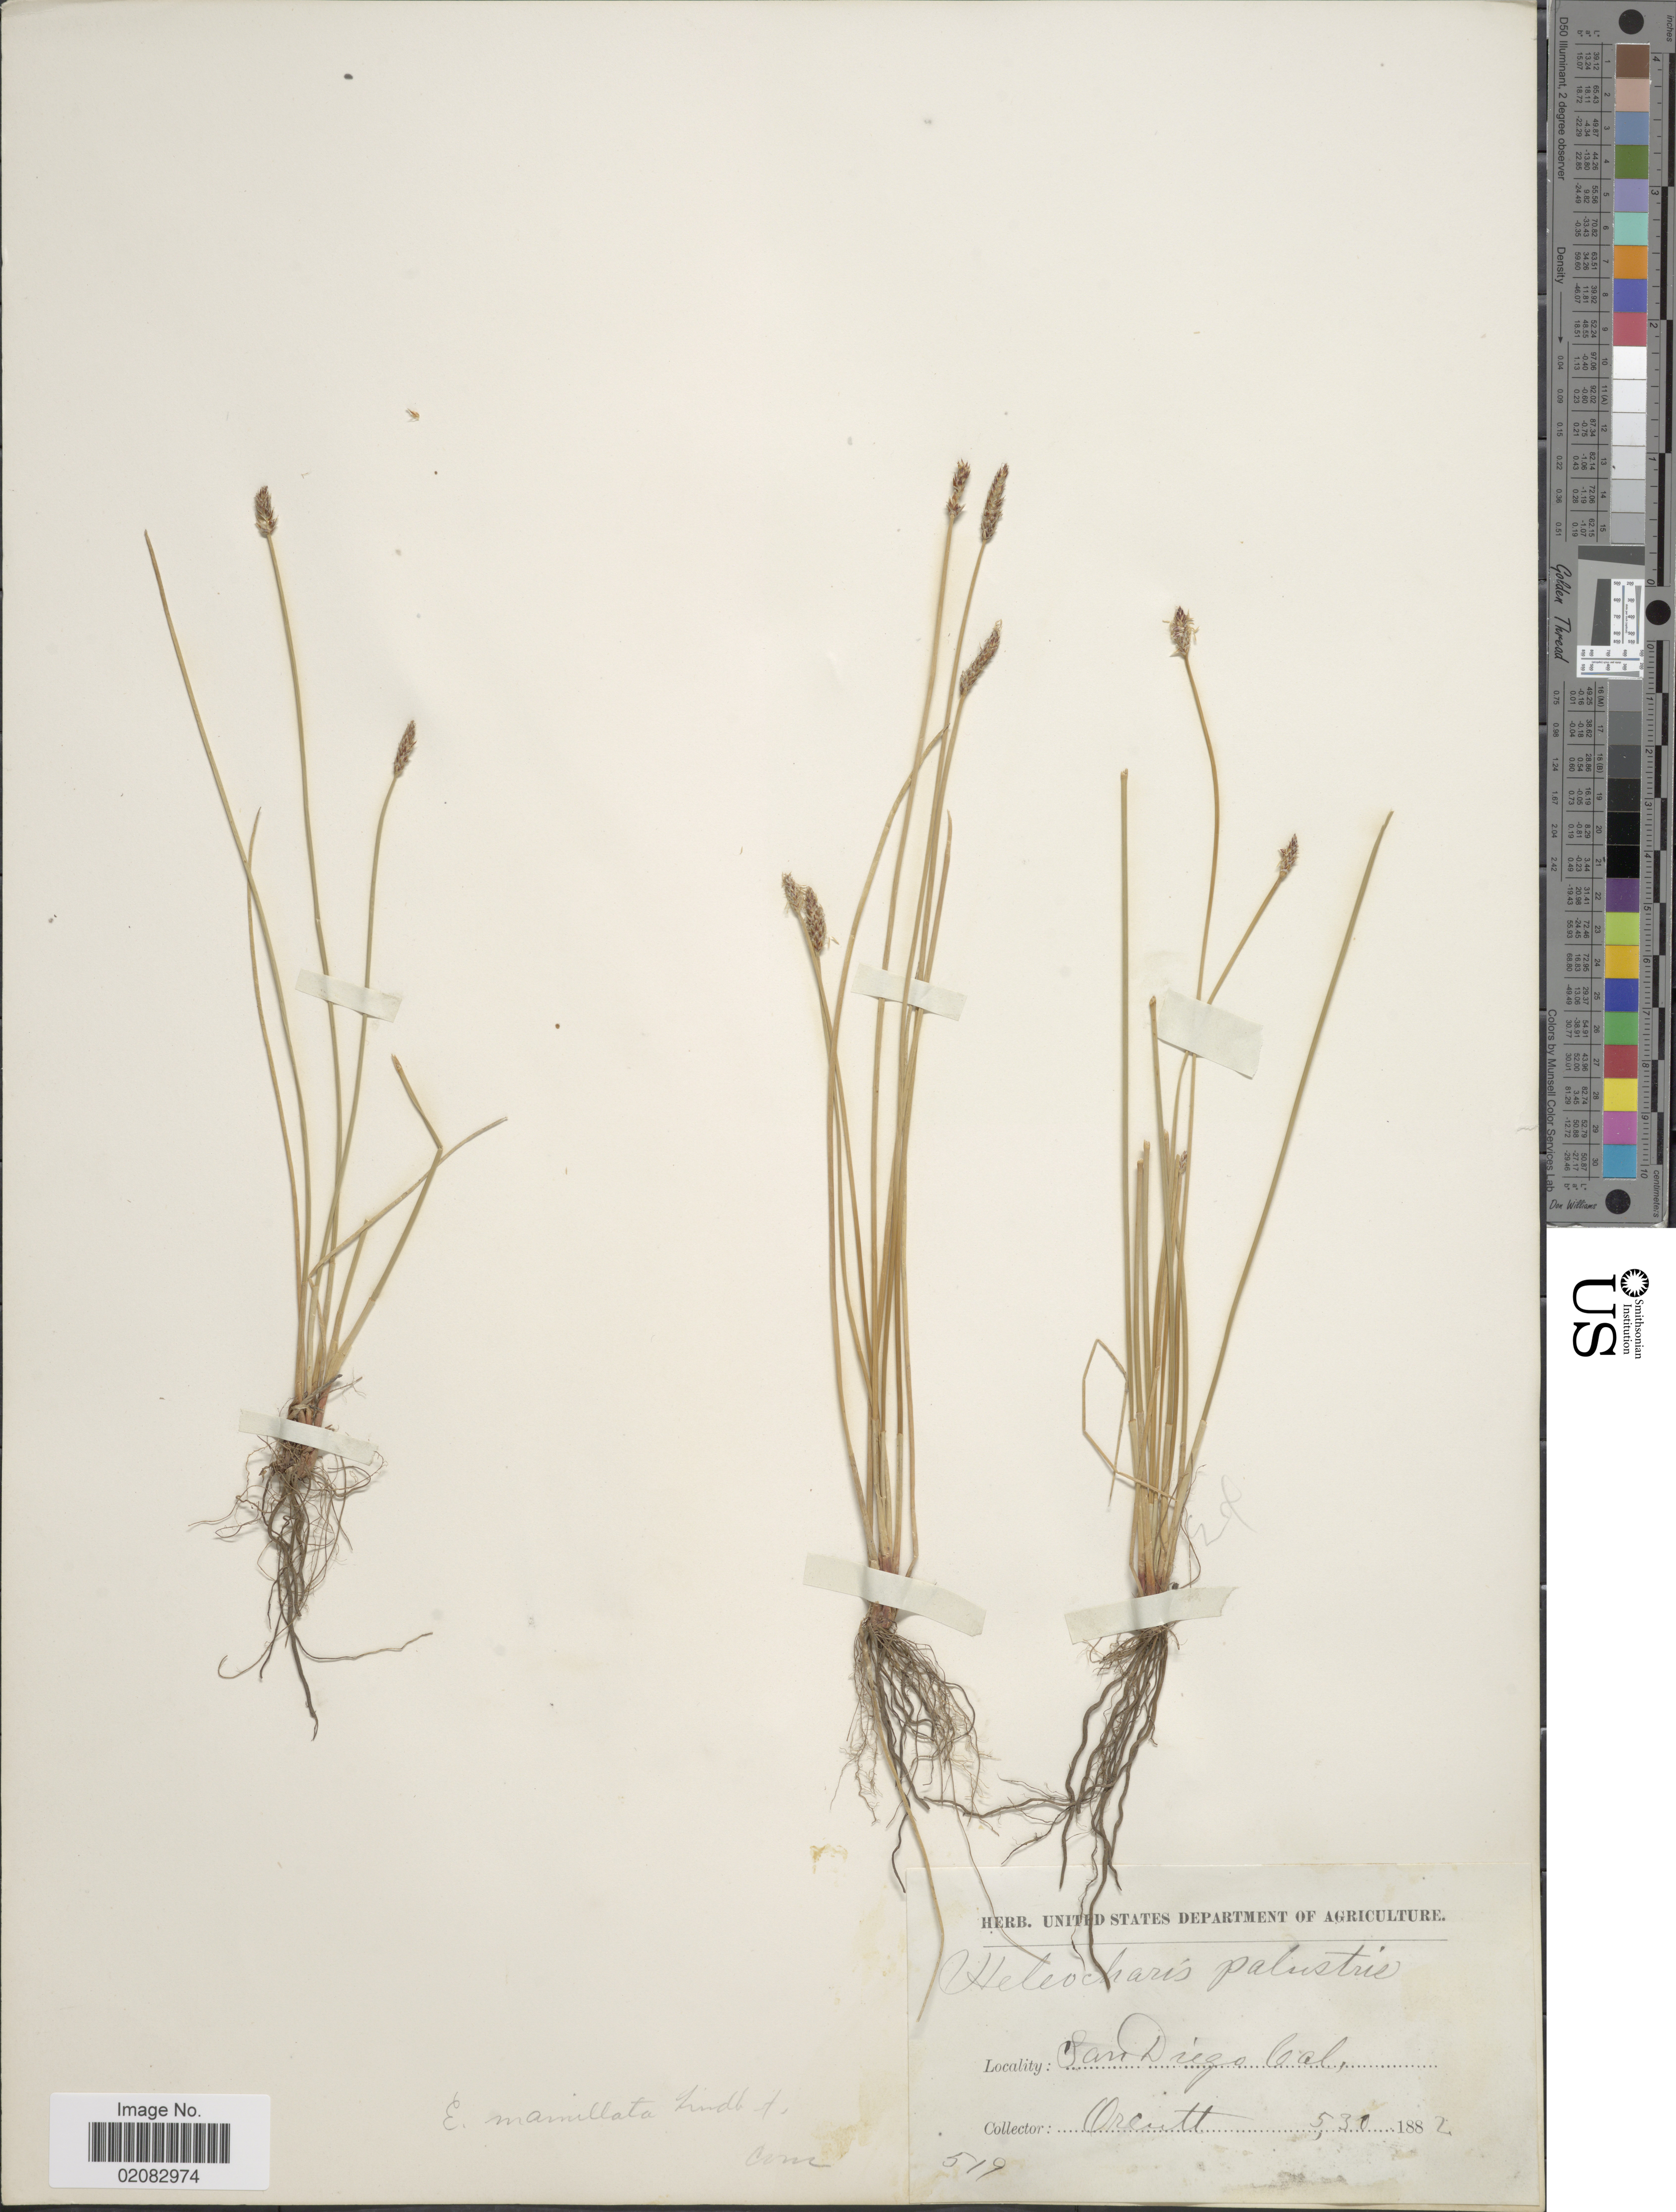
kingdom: Plantae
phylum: Tracheophyta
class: Liliopsida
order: Poales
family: Cyperaceae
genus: Eleocharis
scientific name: Eleocharis macrostachya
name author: Britton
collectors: -- Orcutt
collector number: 519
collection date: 1882-05-30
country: United States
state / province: California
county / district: San Diego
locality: San Diego